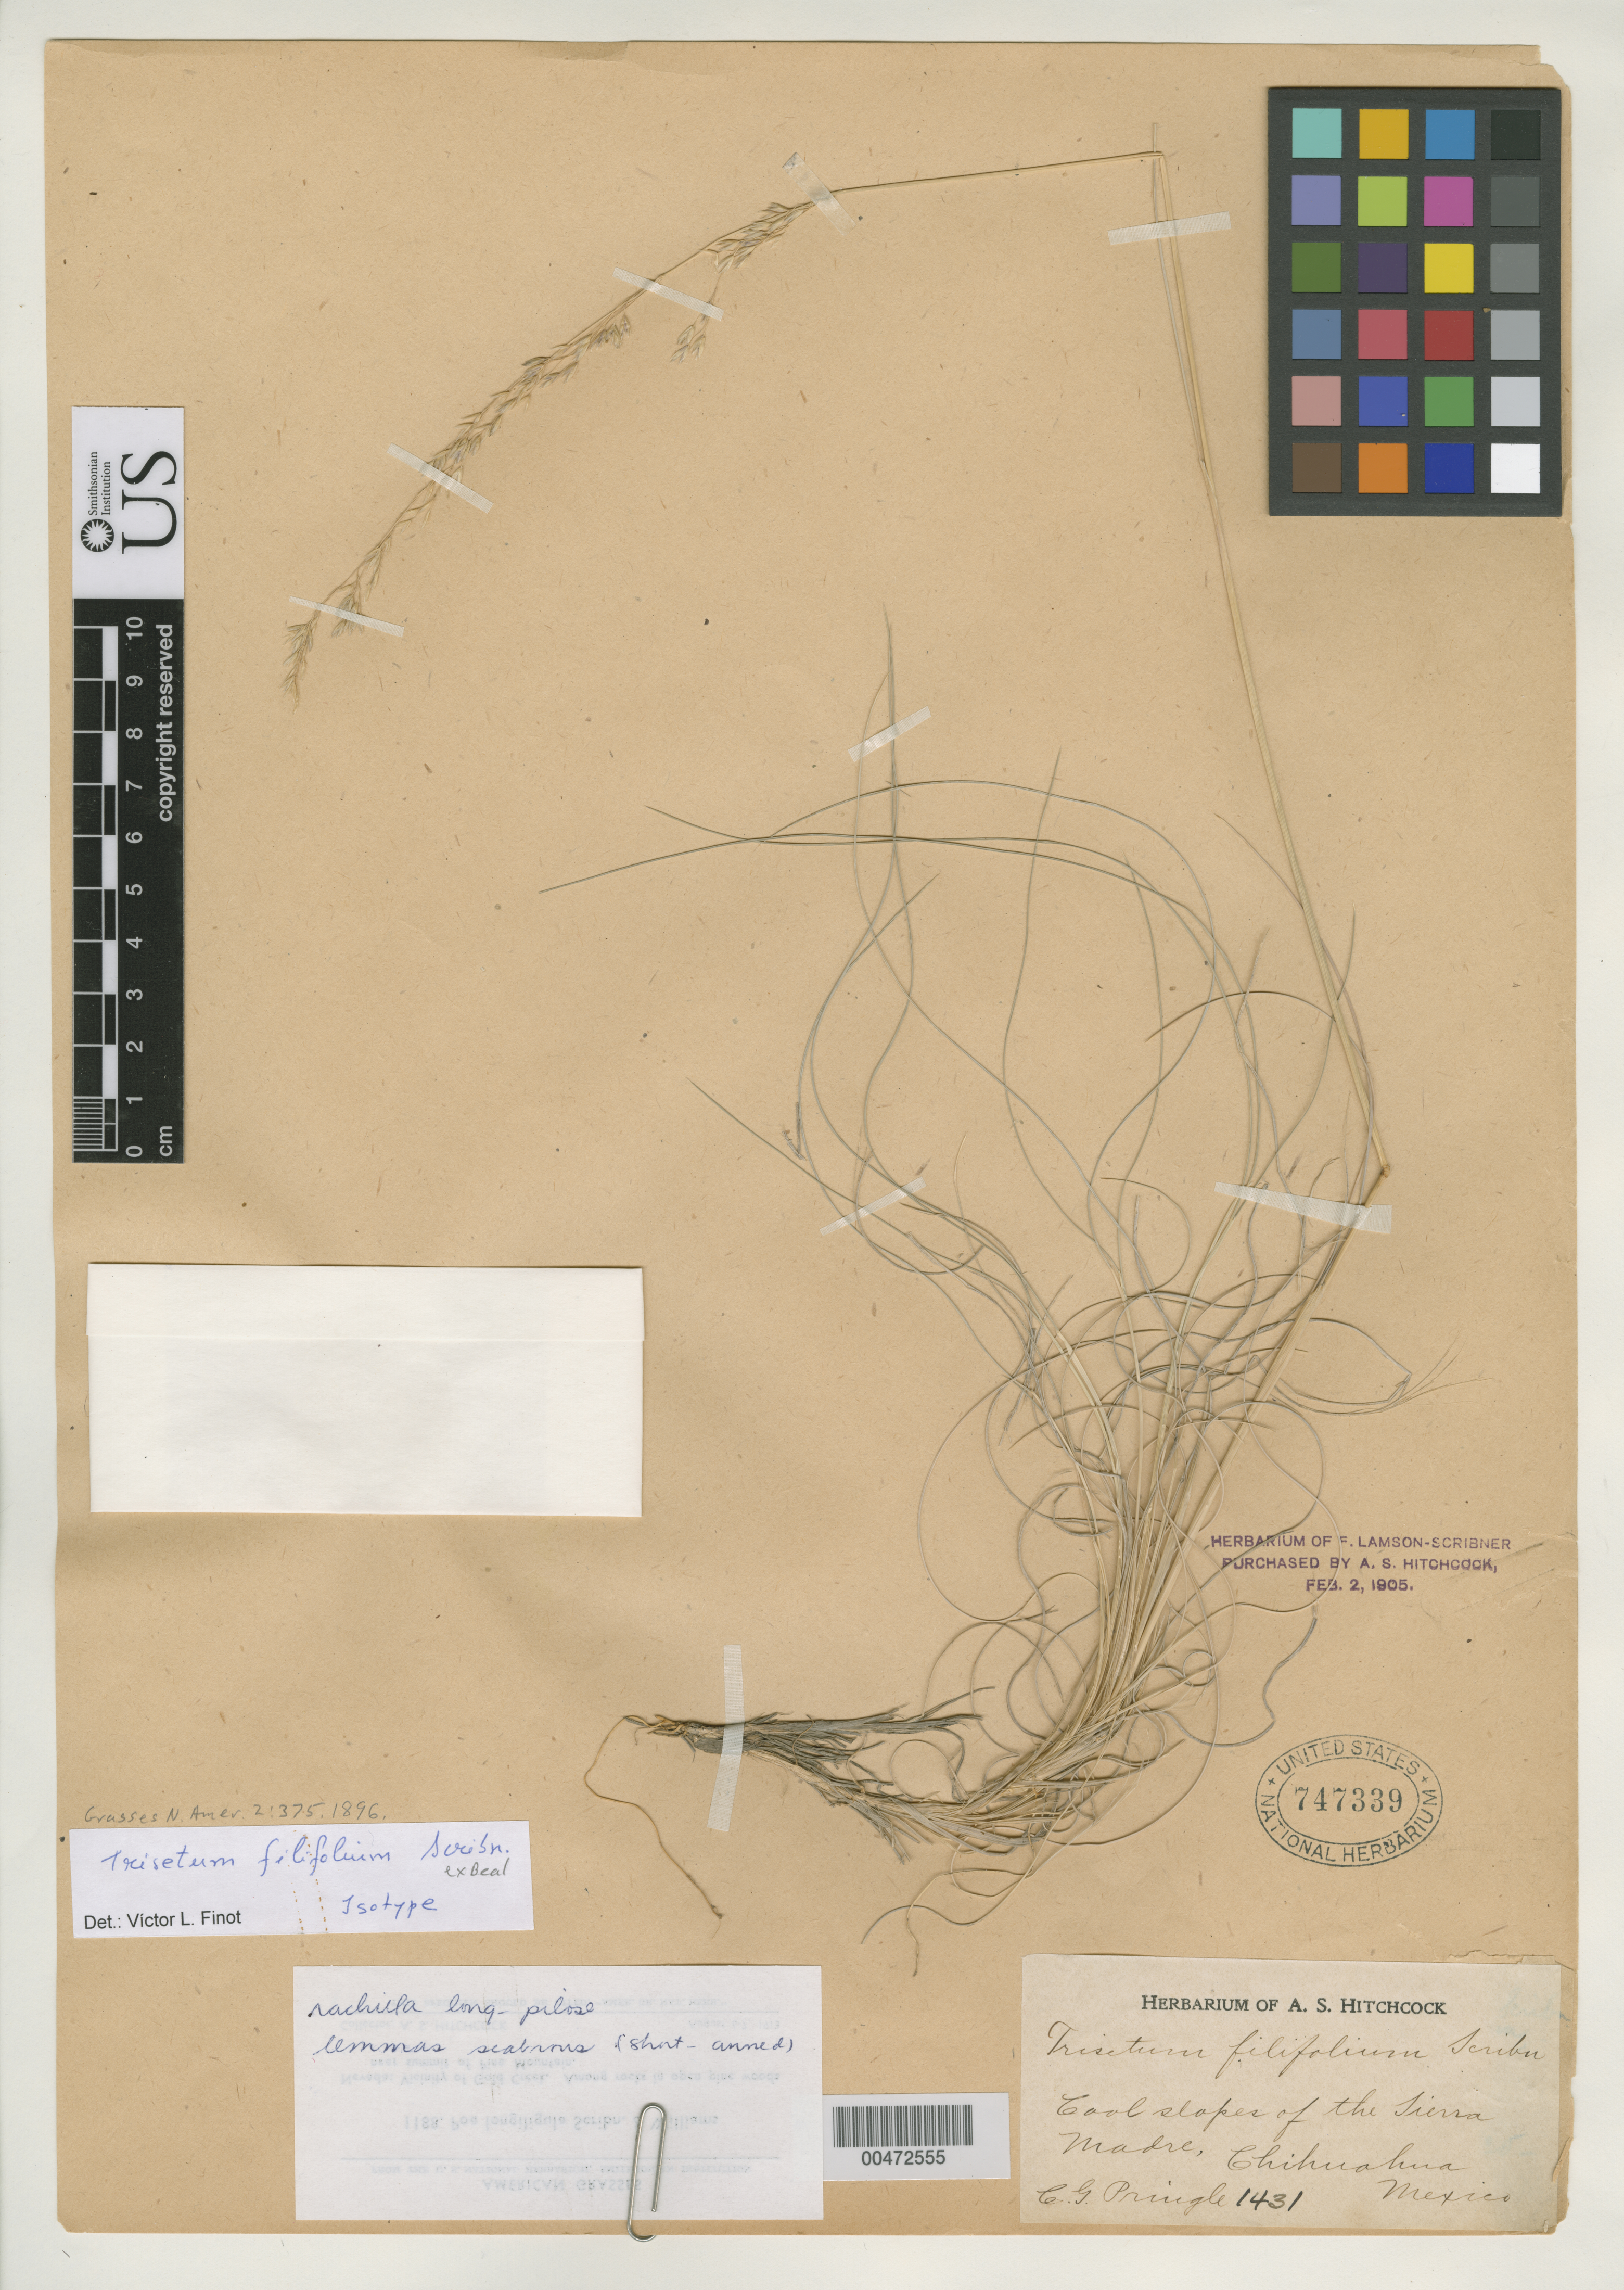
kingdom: Plantae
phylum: Tracheophyta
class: Liliopsida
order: Poales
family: Poaceae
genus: Trisetum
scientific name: Trisetum filifolium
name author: Scribn. ex W.J. Beal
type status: Isotype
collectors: C. G. Pringle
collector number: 1431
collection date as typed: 03 Oct 1887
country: Mexico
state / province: Chihuahua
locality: Cool slopes of the Sierra Madre.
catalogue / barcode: US 747339